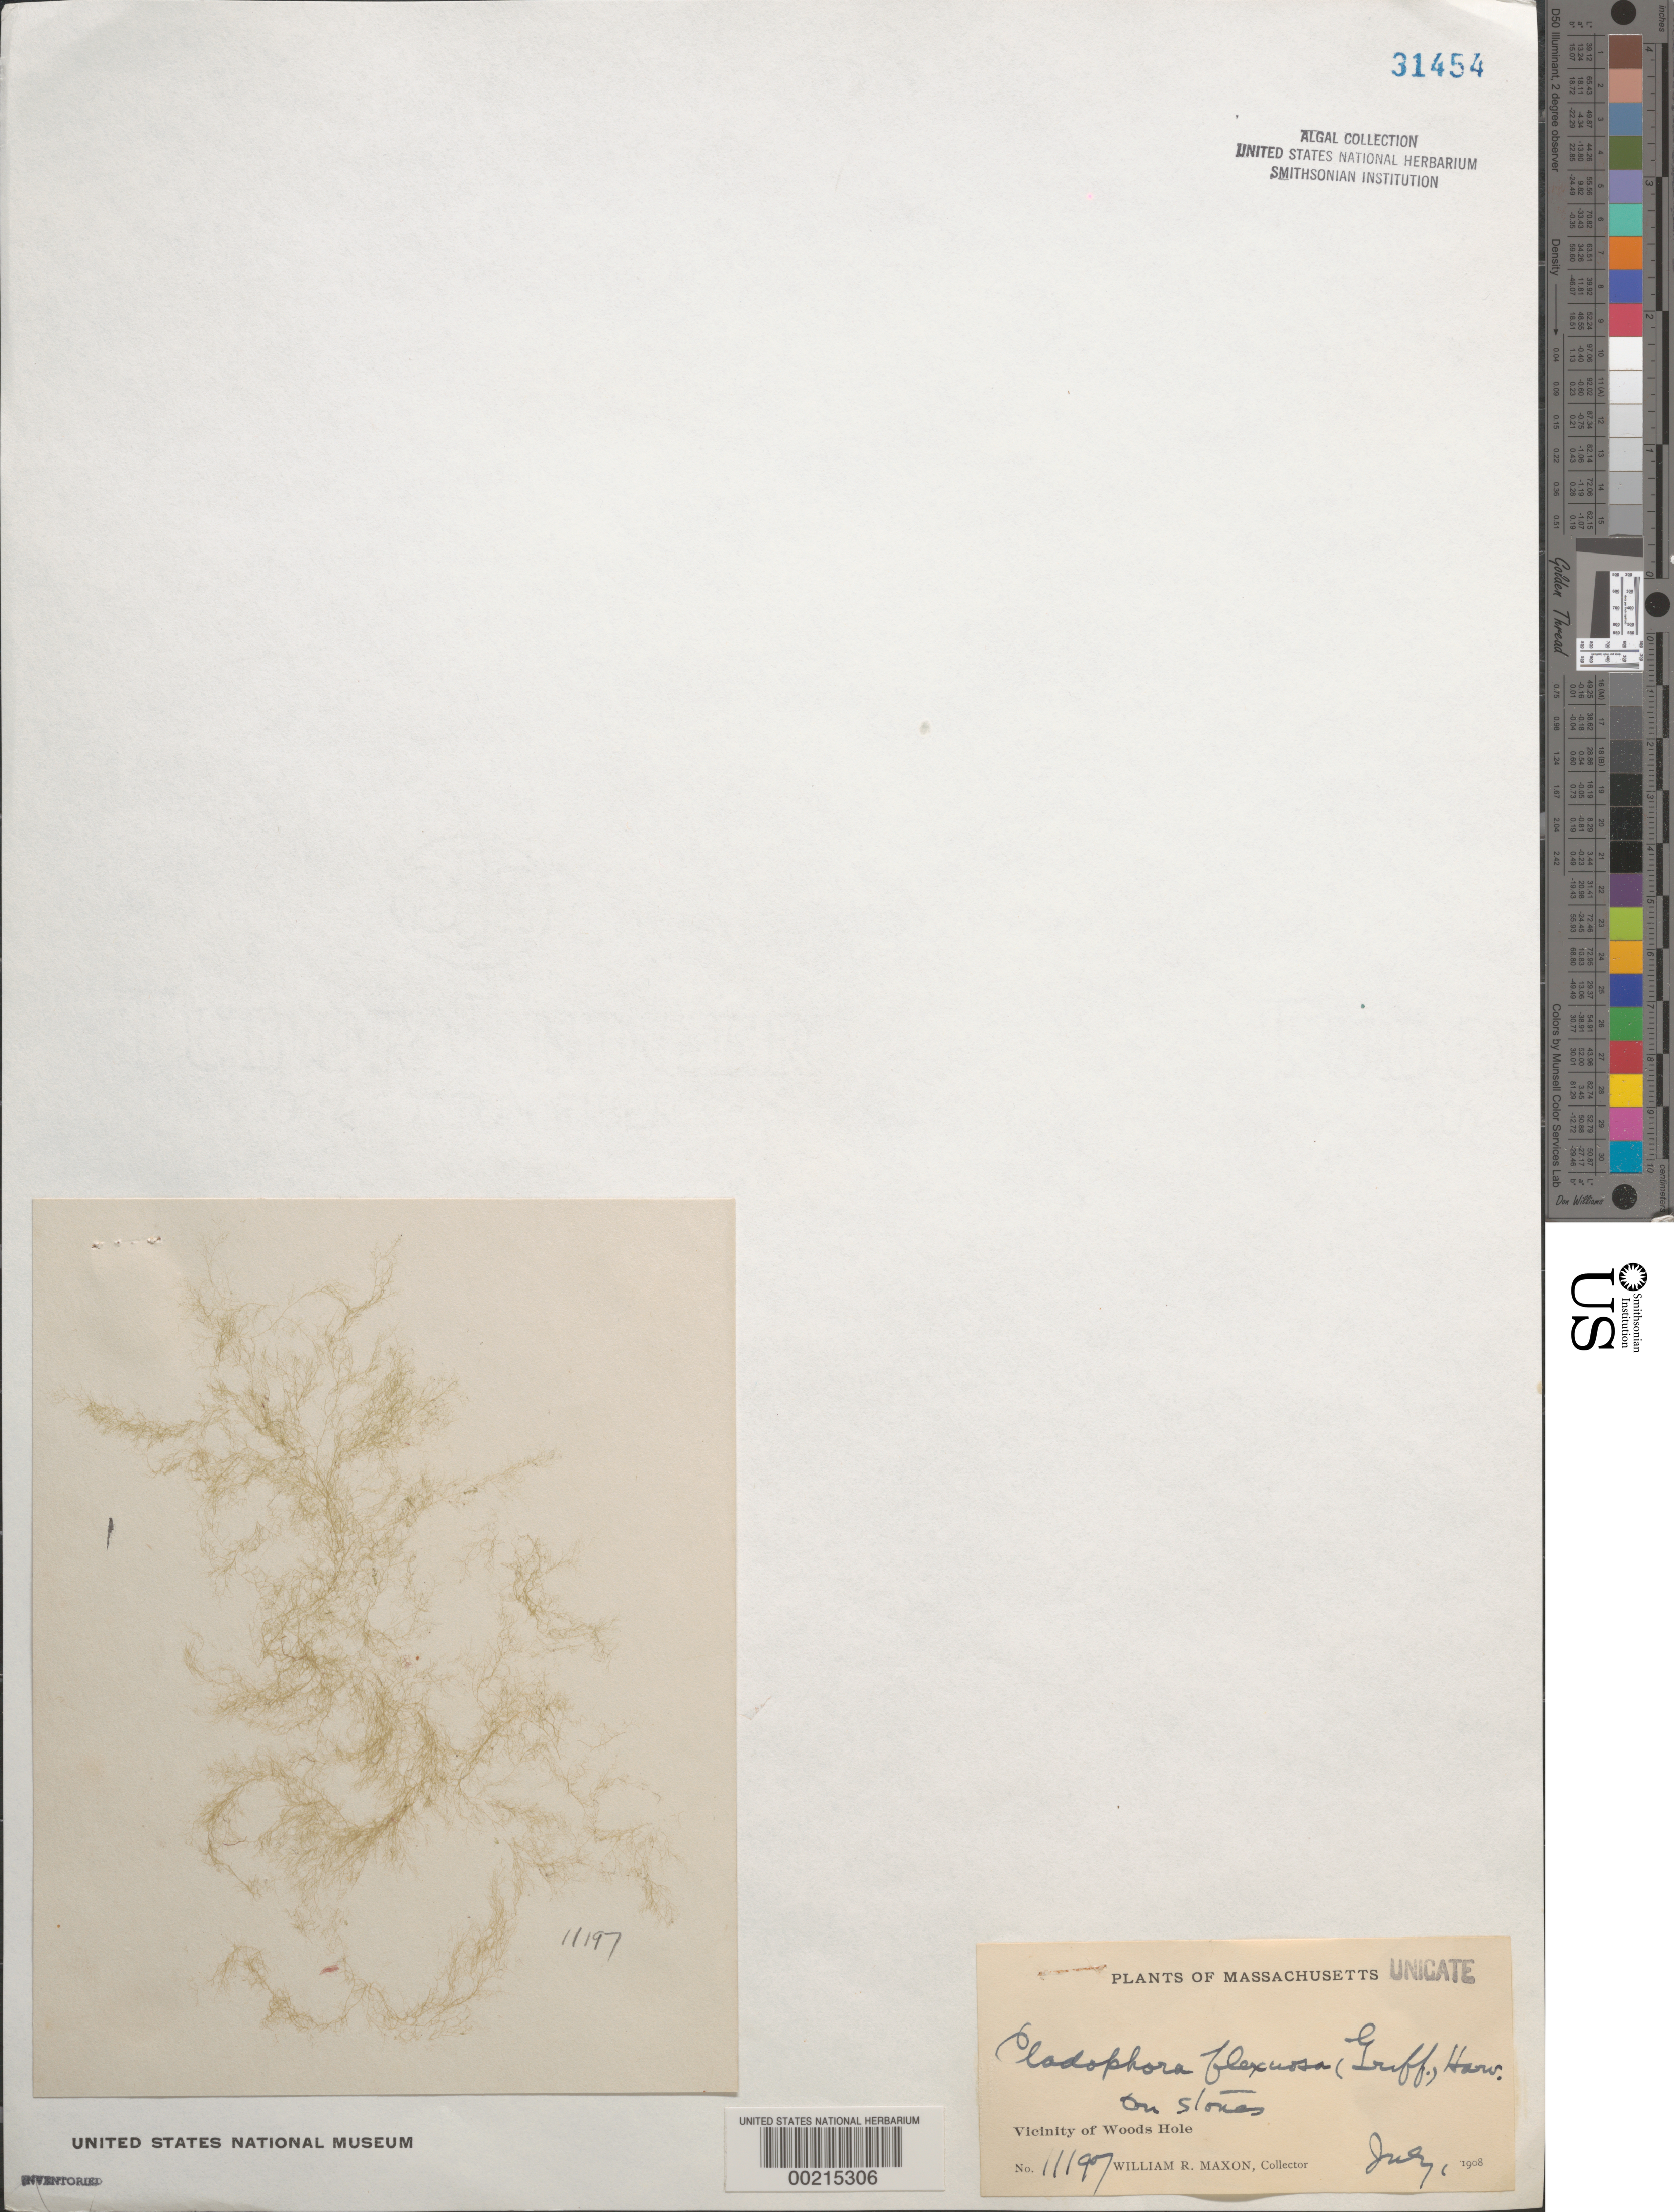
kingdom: Plantae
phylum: Chlorophyta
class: Ulvophyceae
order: Cladophorales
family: Cladophoraceae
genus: Cladophora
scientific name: Cladophora flexuosa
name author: (O.F. Muell.) Kütz.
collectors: W. R. Maxon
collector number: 11197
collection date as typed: Jul 1908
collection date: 1908-07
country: United States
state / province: Massachusetts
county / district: Barnstable County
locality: Woods Hole area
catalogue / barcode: US 31454